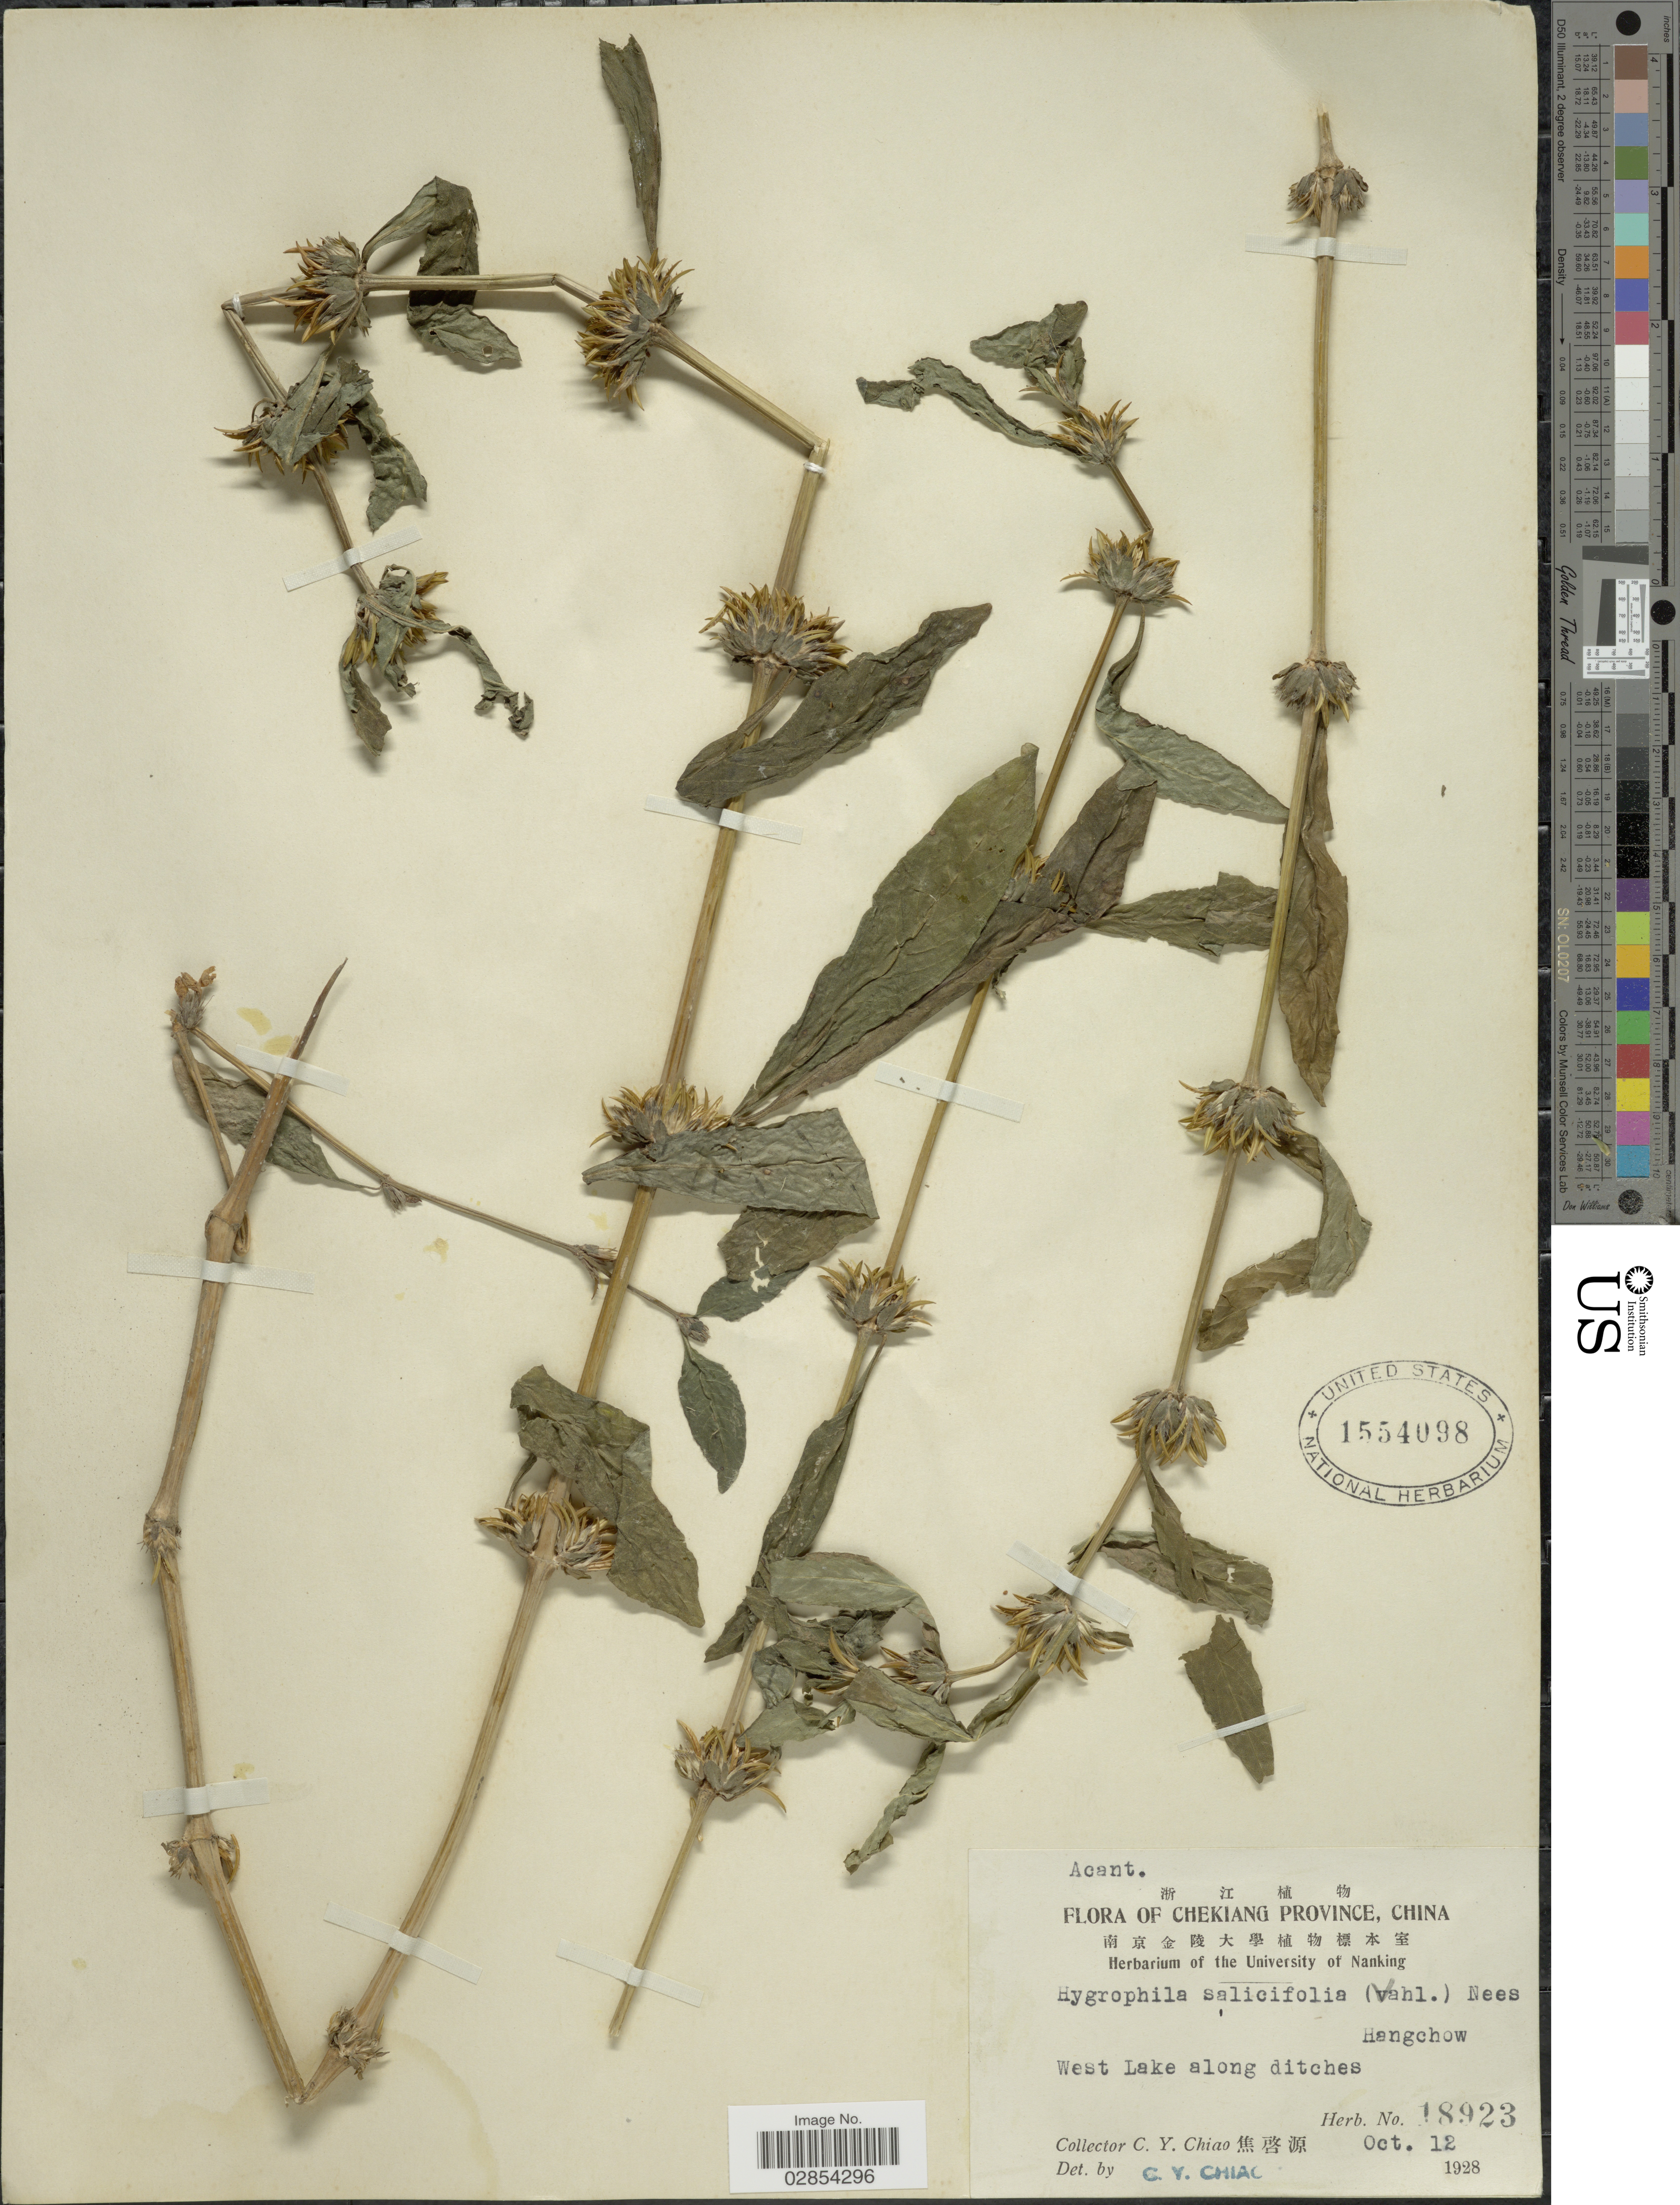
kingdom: Plantae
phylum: Tracheophyta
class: Magnoliopsida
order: Lamiales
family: Acanthaceae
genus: Hygrophila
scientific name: Hygrophila angustifolia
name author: R. Br.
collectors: C. Y. Chiao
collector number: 18923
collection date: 1928-10-12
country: China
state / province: Zhejiang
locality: Chekiang Province. Hangchow. West Lake along ditches.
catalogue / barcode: US 1554098